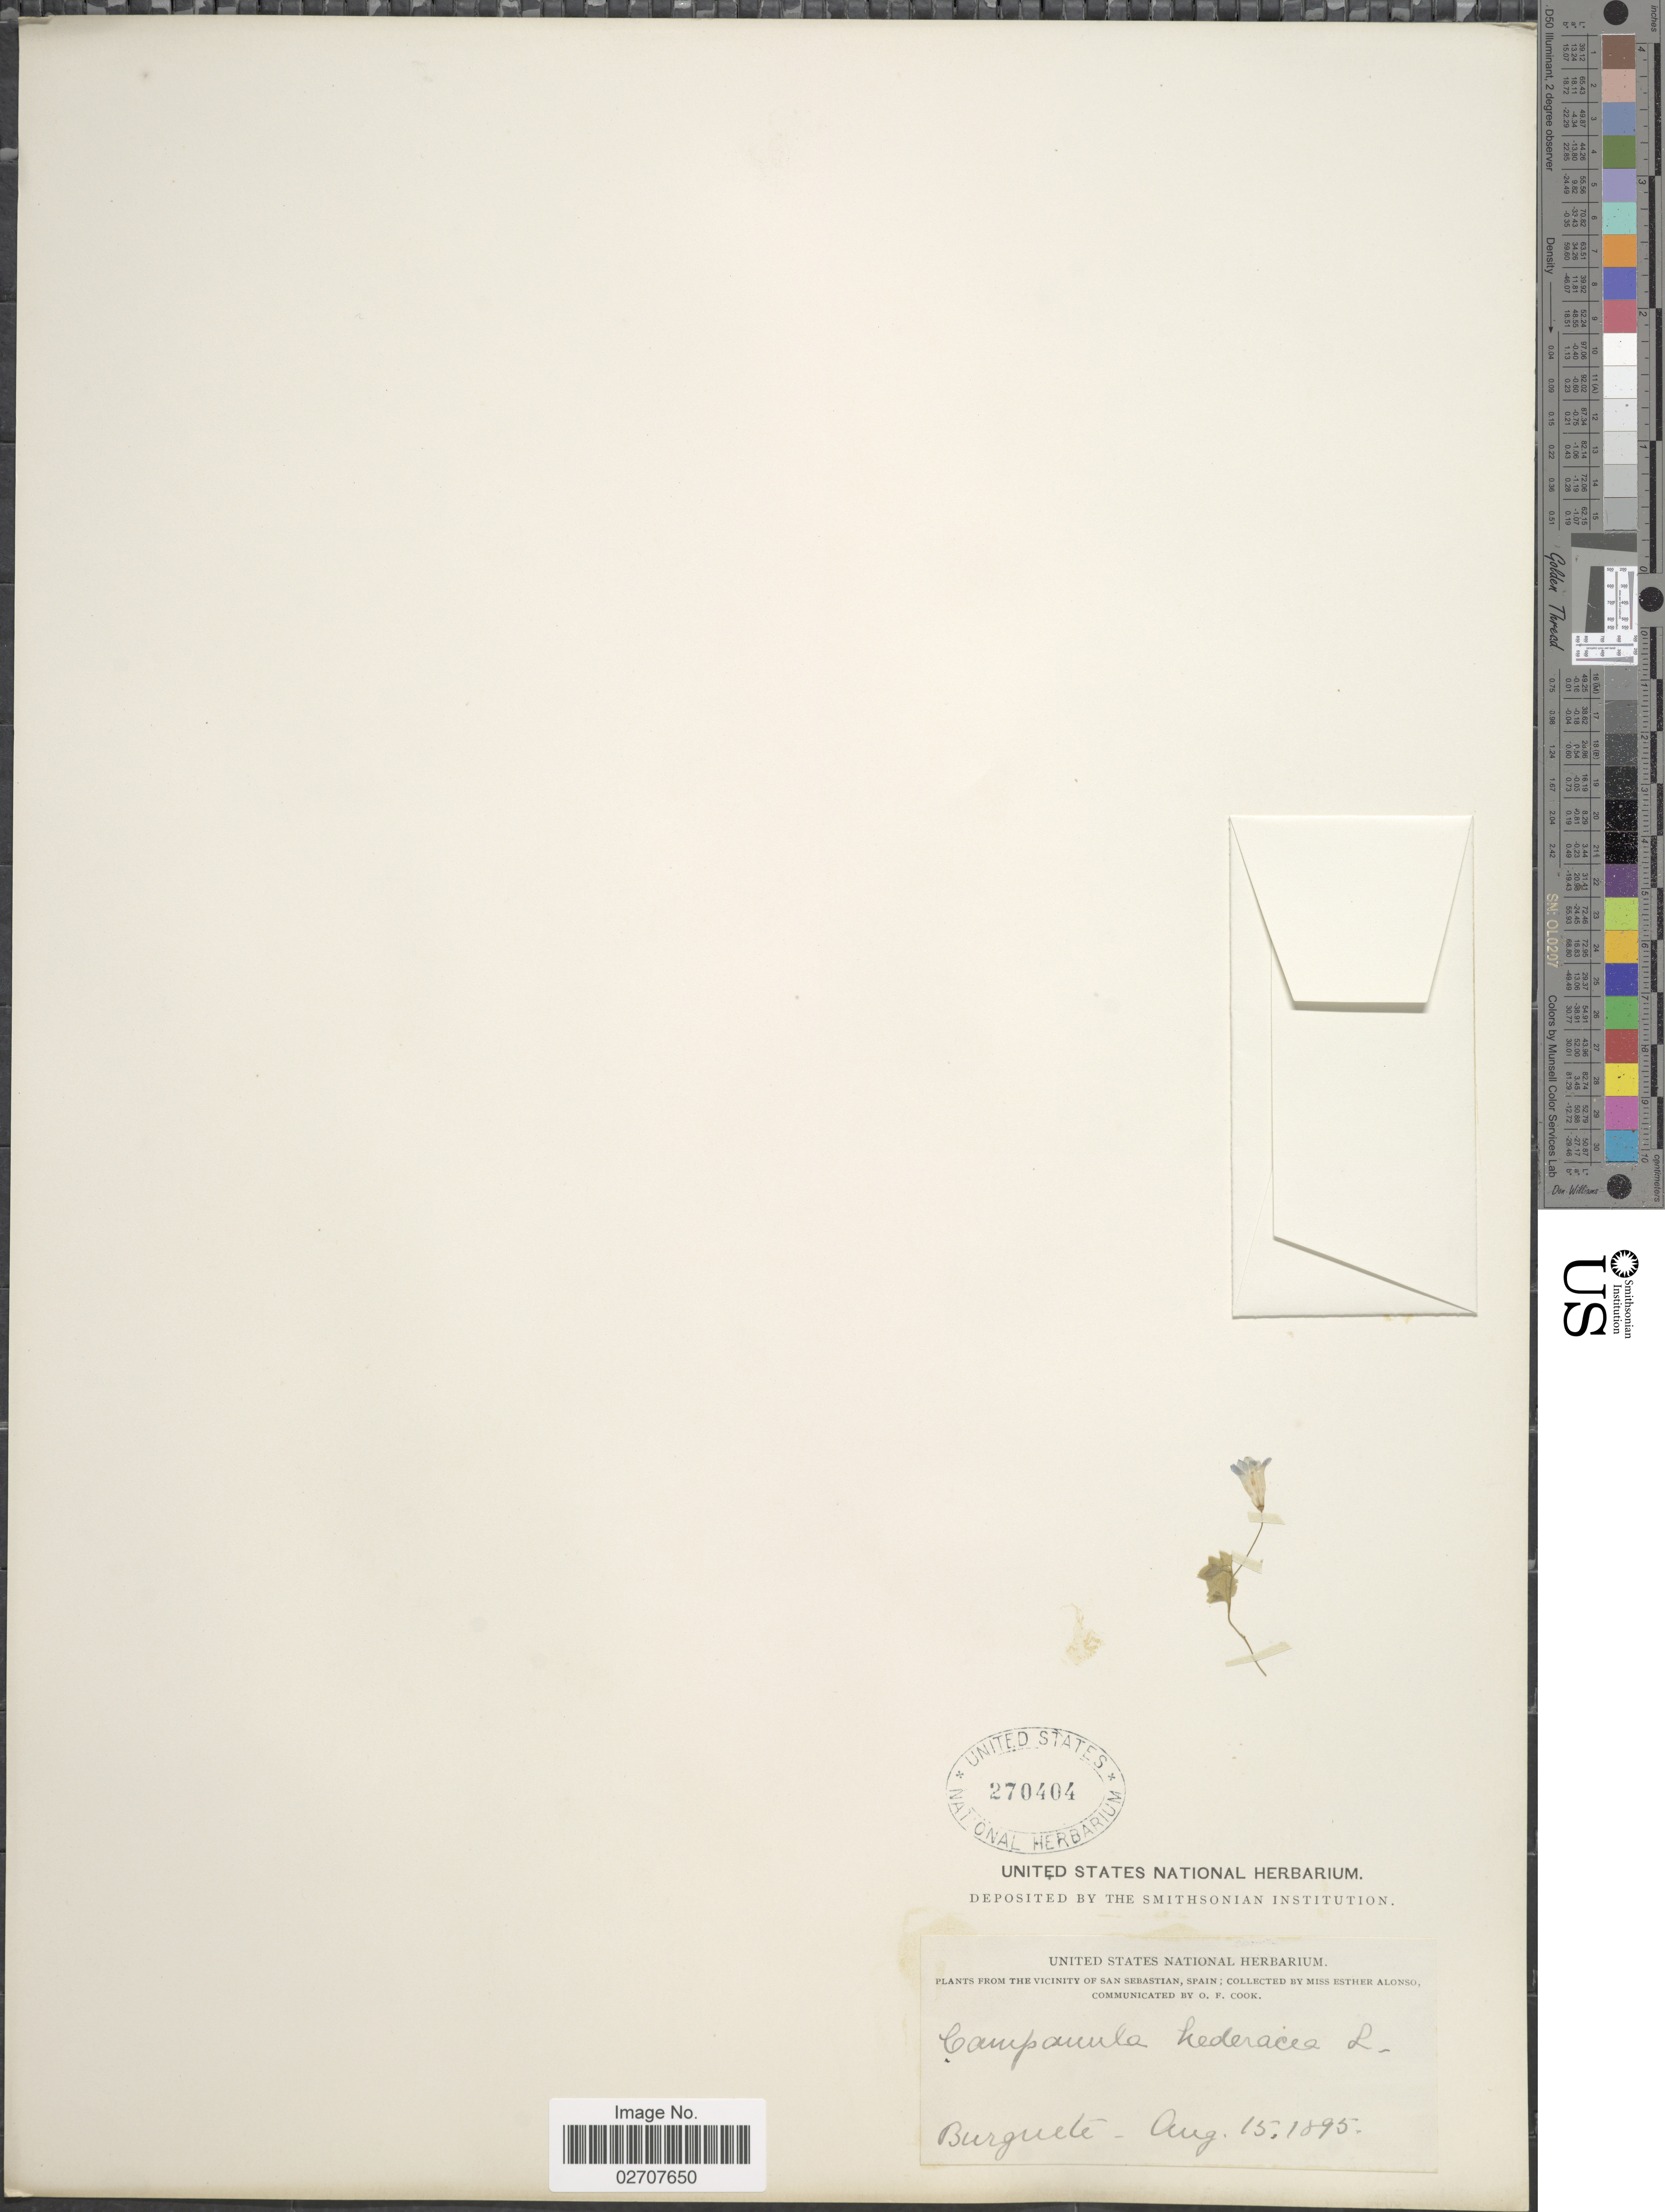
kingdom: Plantae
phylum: Tracheophyta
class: Magnoliopsida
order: Asterales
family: Campanulaceae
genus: Campanula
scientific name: Campanula hederacea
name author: L.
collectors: E. Alonso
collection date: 1895-08-15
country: Spain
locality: Vicinity of San Sebastian. Burguete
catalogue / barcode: US 270404